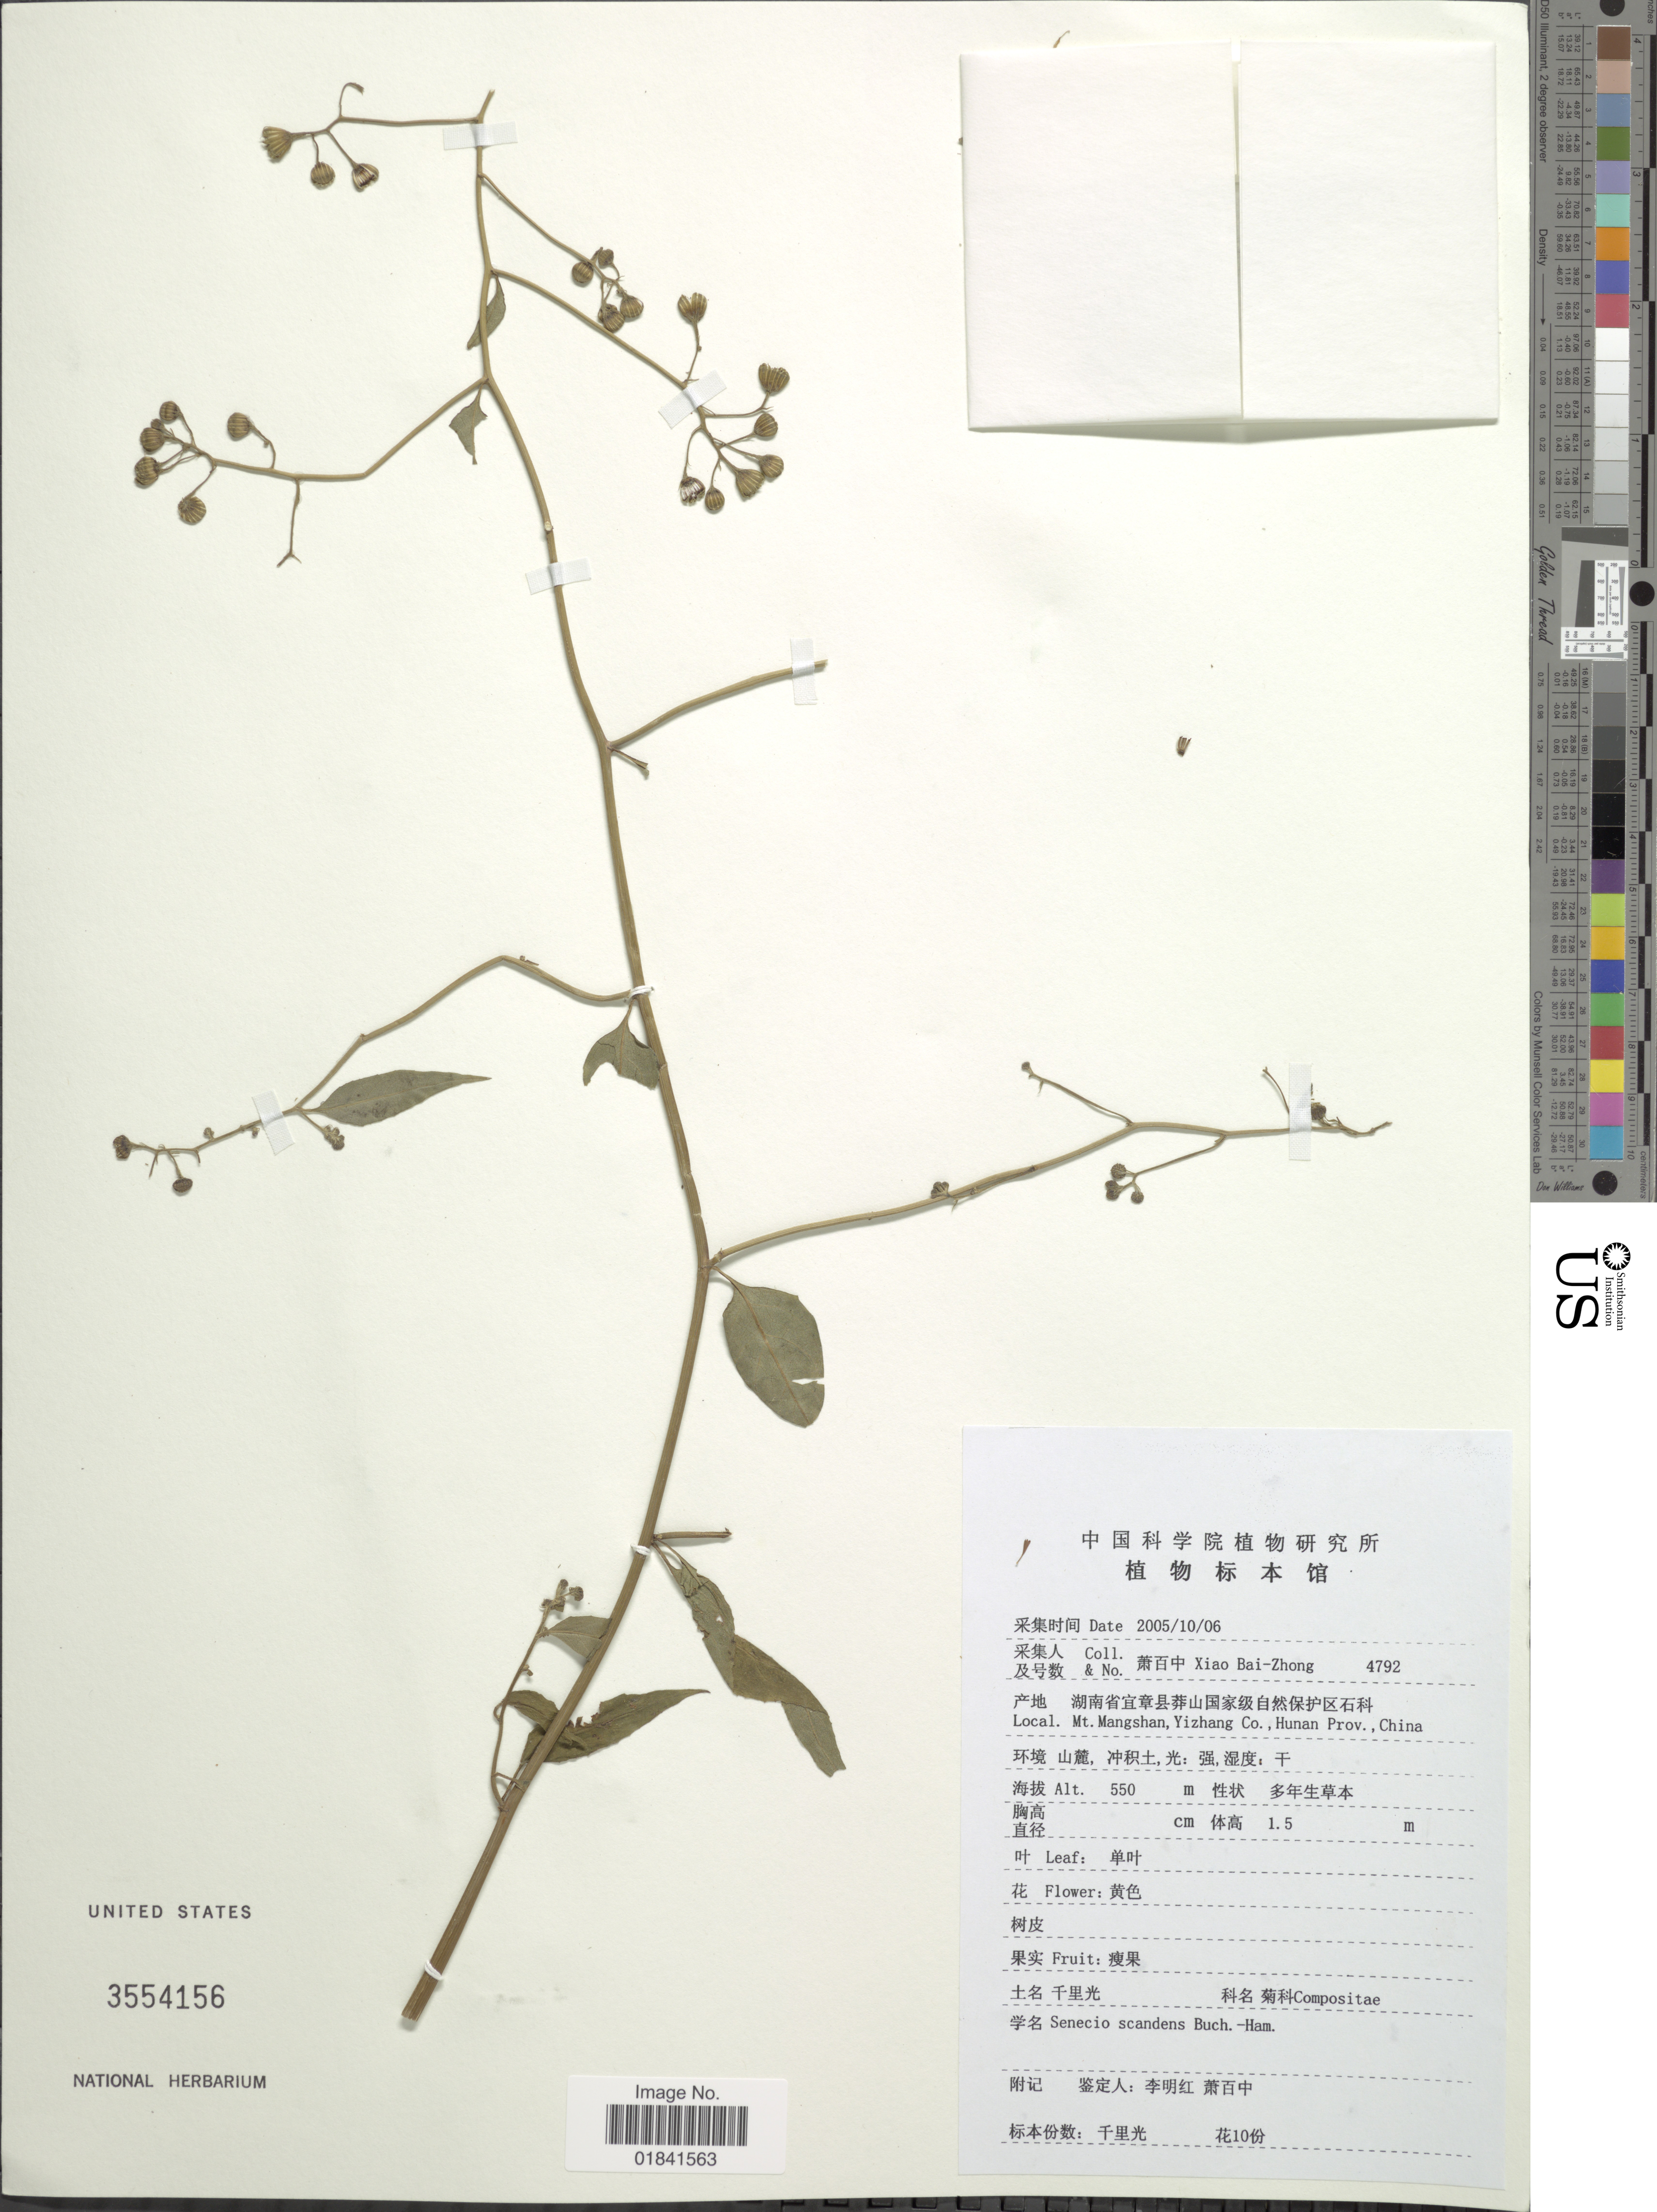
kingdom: Plantae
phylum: Tracheophyta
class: Magnoliopsida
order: Asterales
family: Asteraceae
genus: Senecio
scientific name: Senecio scandens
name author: Buch.-Ham. ex D. Don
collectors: B. Z. Xiao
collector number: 4792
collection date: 2005-10-06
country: China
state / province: Hunan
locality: Mt. Mangshan, Yizhang Co.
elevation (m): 550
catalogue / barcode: US 3554156